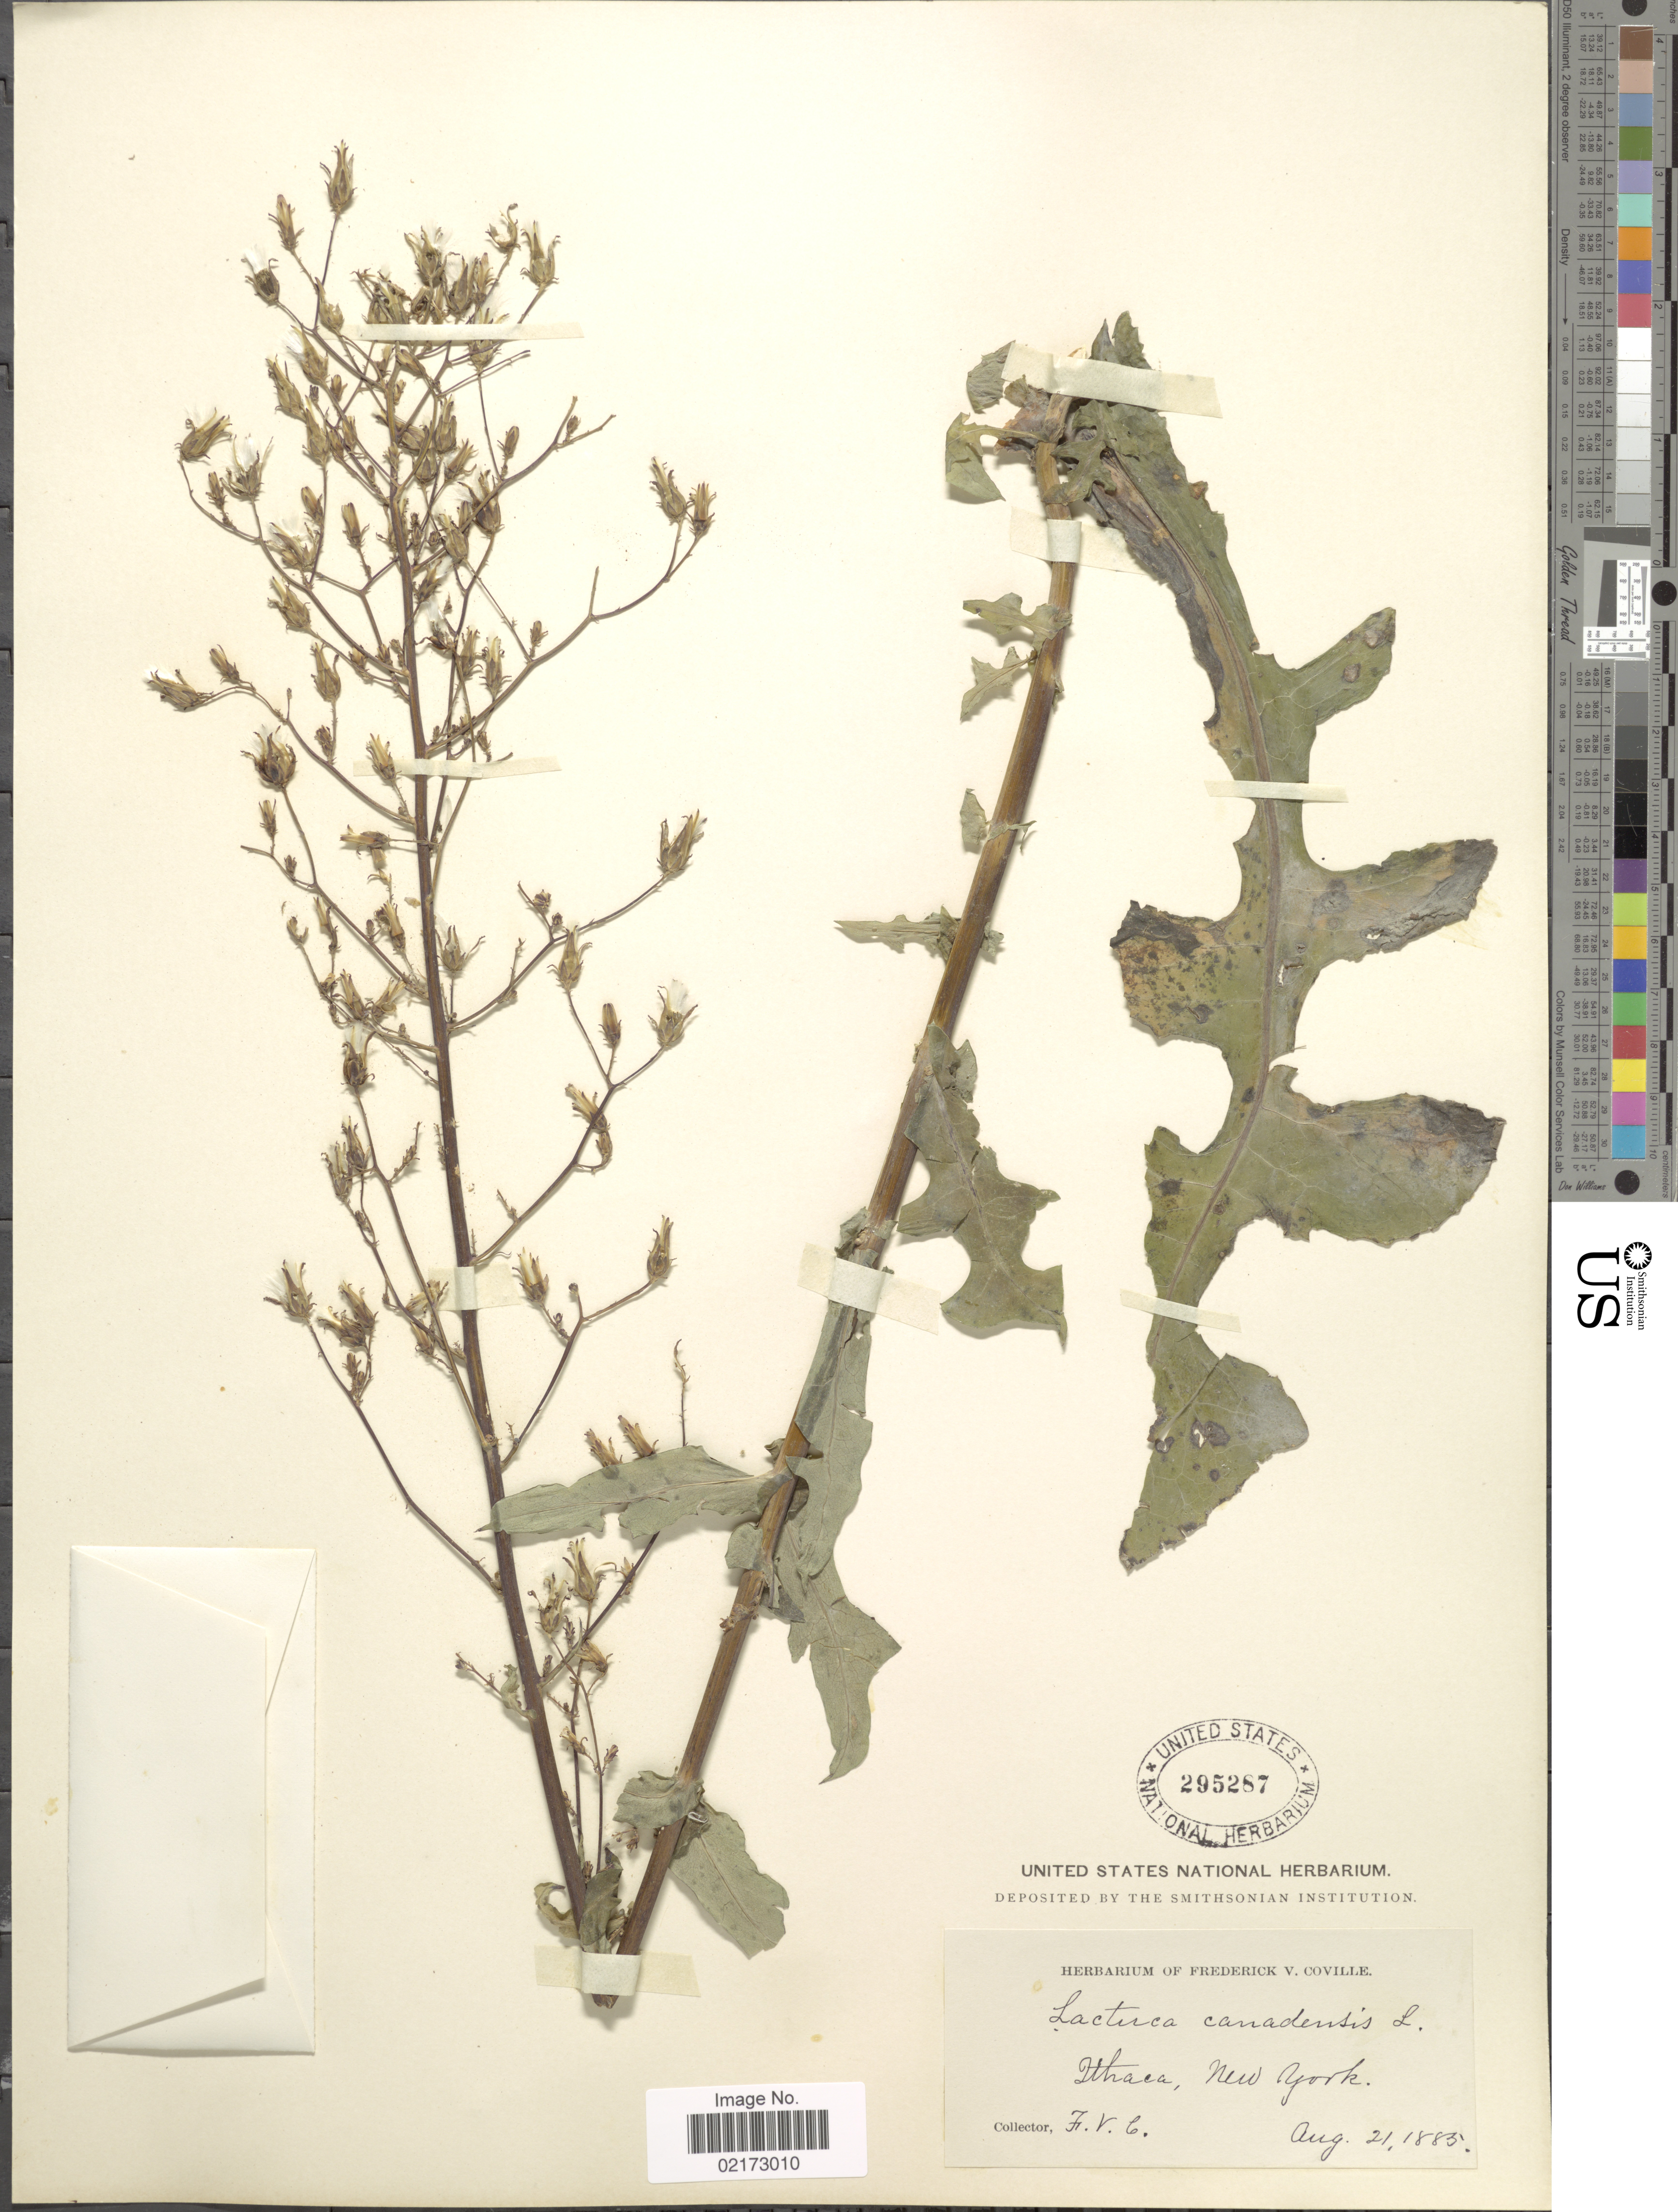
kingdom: Plantae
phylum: Tracheophyta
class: Magnoliopsida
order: Asterales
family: Asteraceae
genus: Lactuca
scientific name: Lactuca canadensis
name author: L.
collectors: F. V. Coville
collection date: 1885-08-21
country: United States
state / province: New York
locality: Ithaca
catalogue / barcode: US 295287